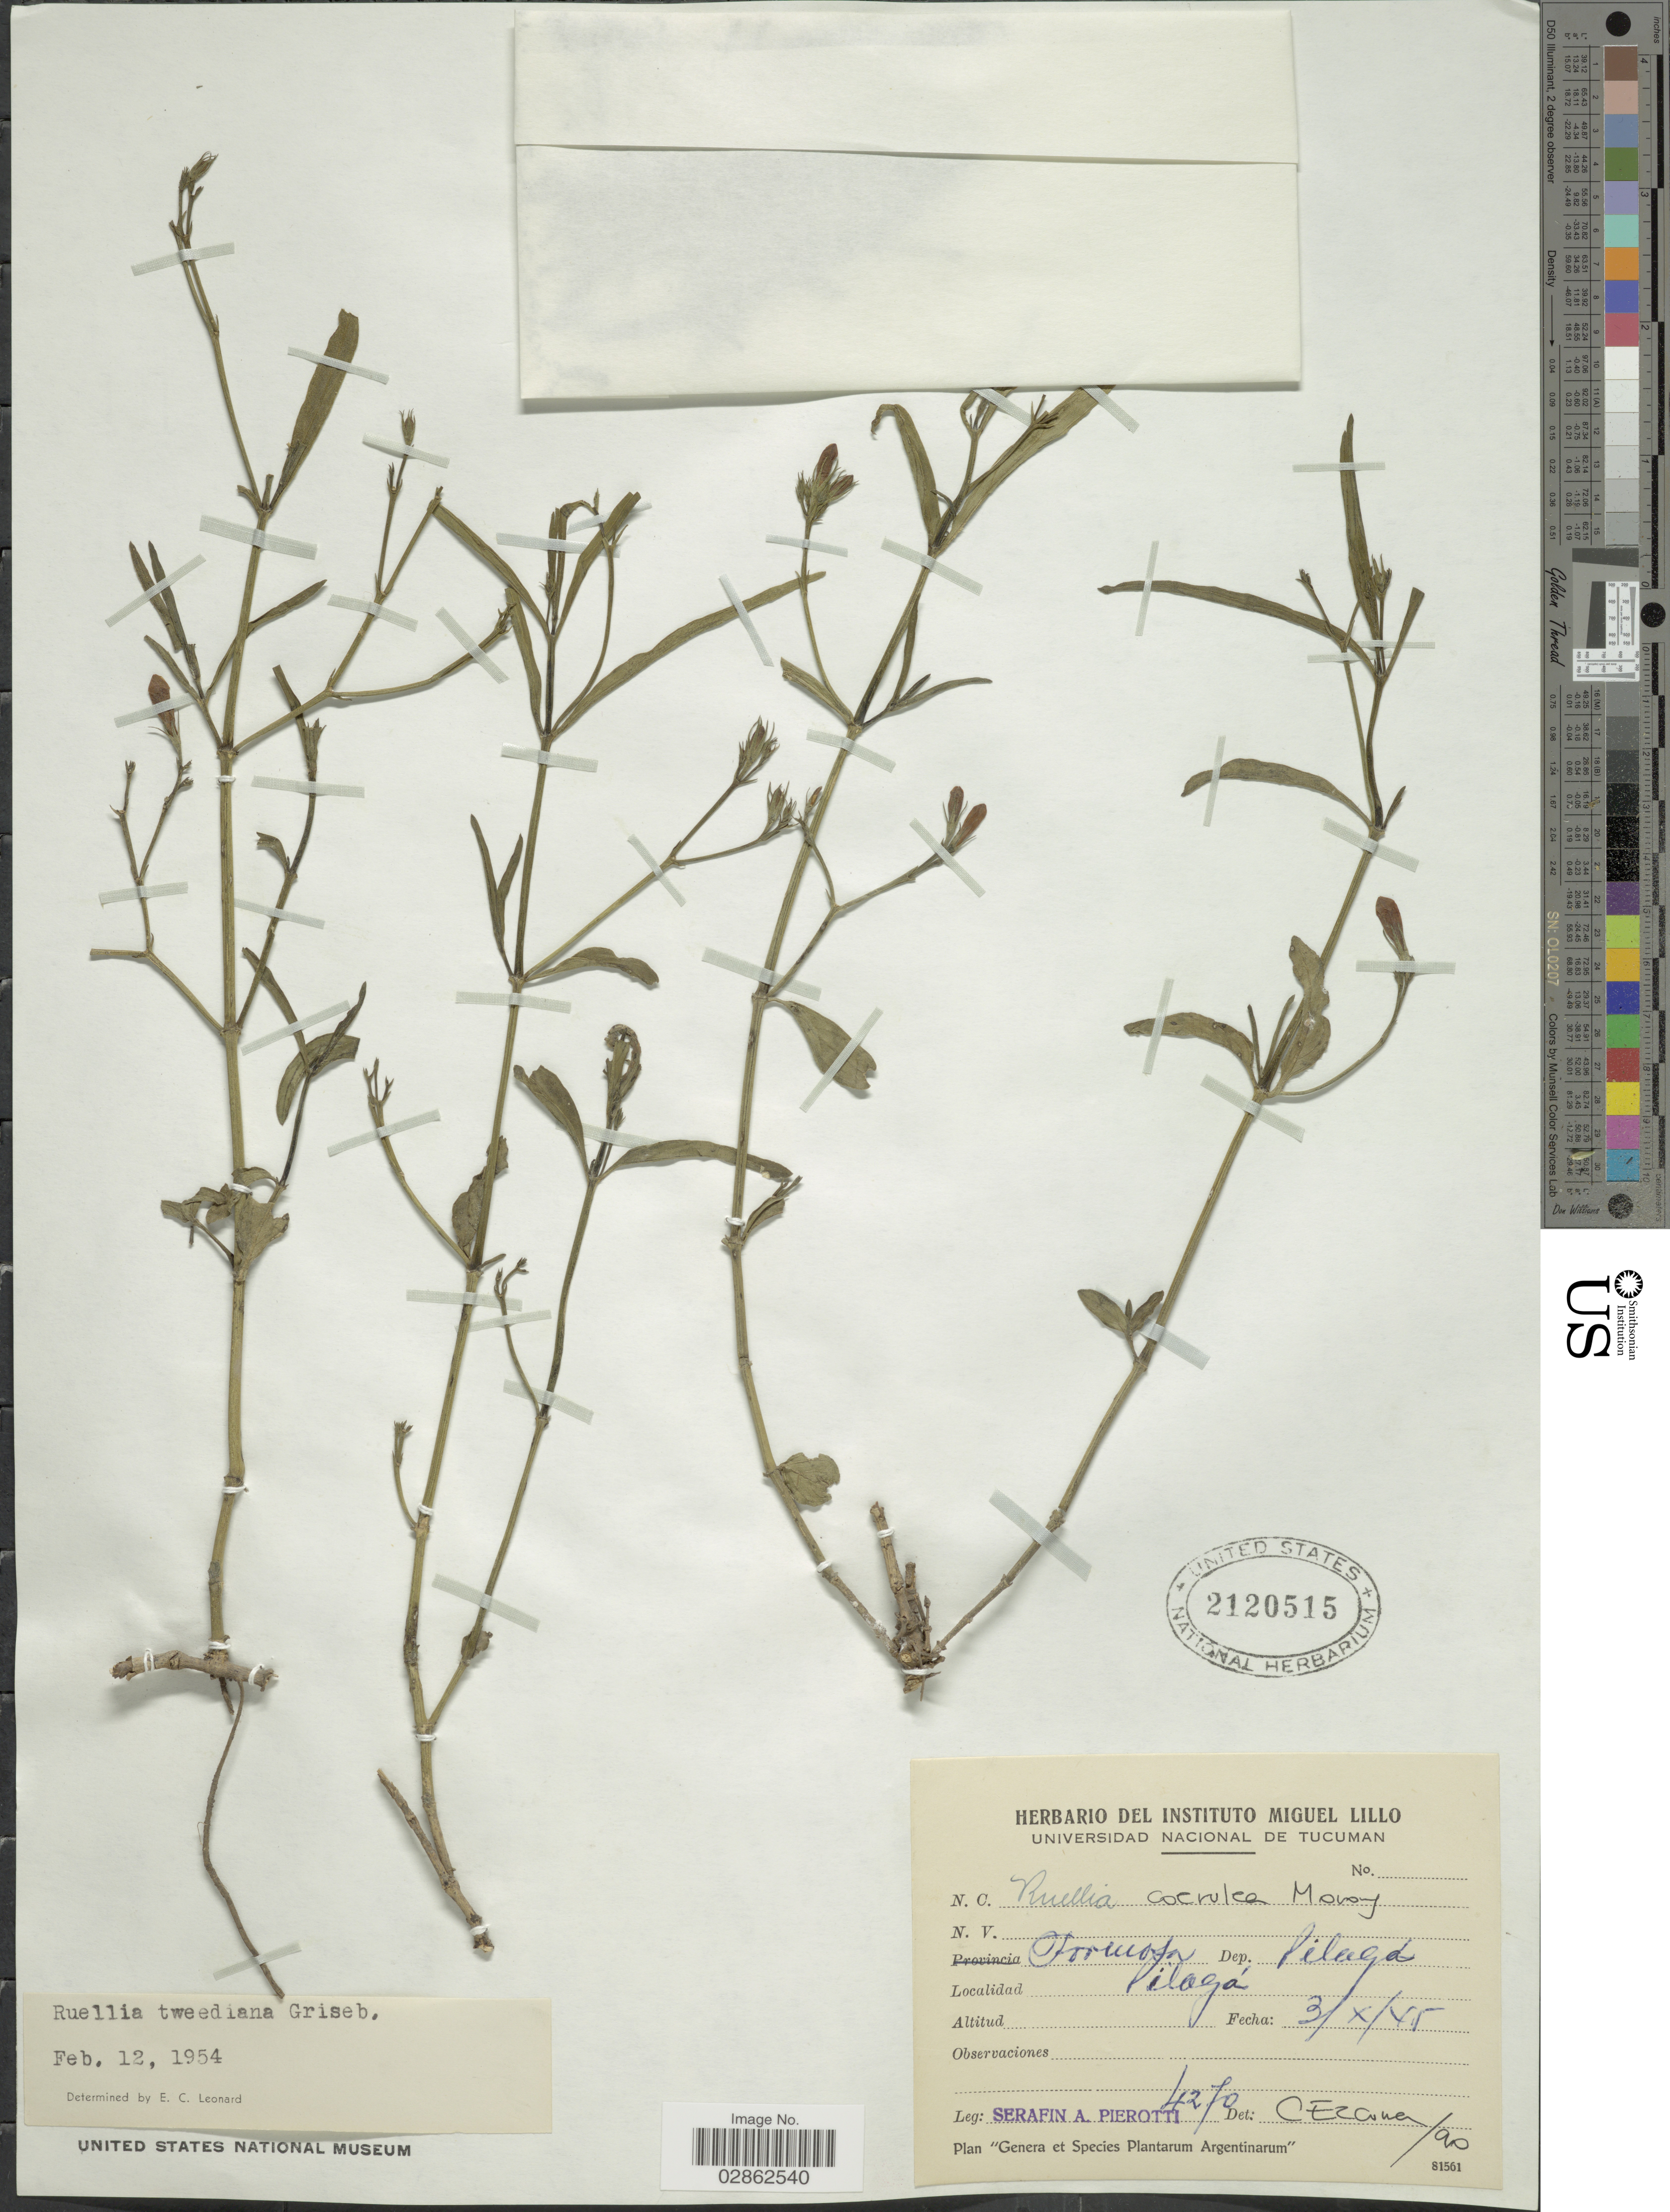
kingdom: Plantae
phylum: Tracheophyta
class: Magnoliopsida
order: Lamiales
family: Acanthaceae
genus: Ruellia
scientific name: Ruellia coerulea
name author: Morong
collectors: S. A. Pierotti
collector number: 4270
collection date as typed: Transcribed d/m/y: 3/10/45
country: Argentina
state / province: Formosa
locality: Dep. Pilagá, Pilagá.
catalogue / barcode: US 2120515